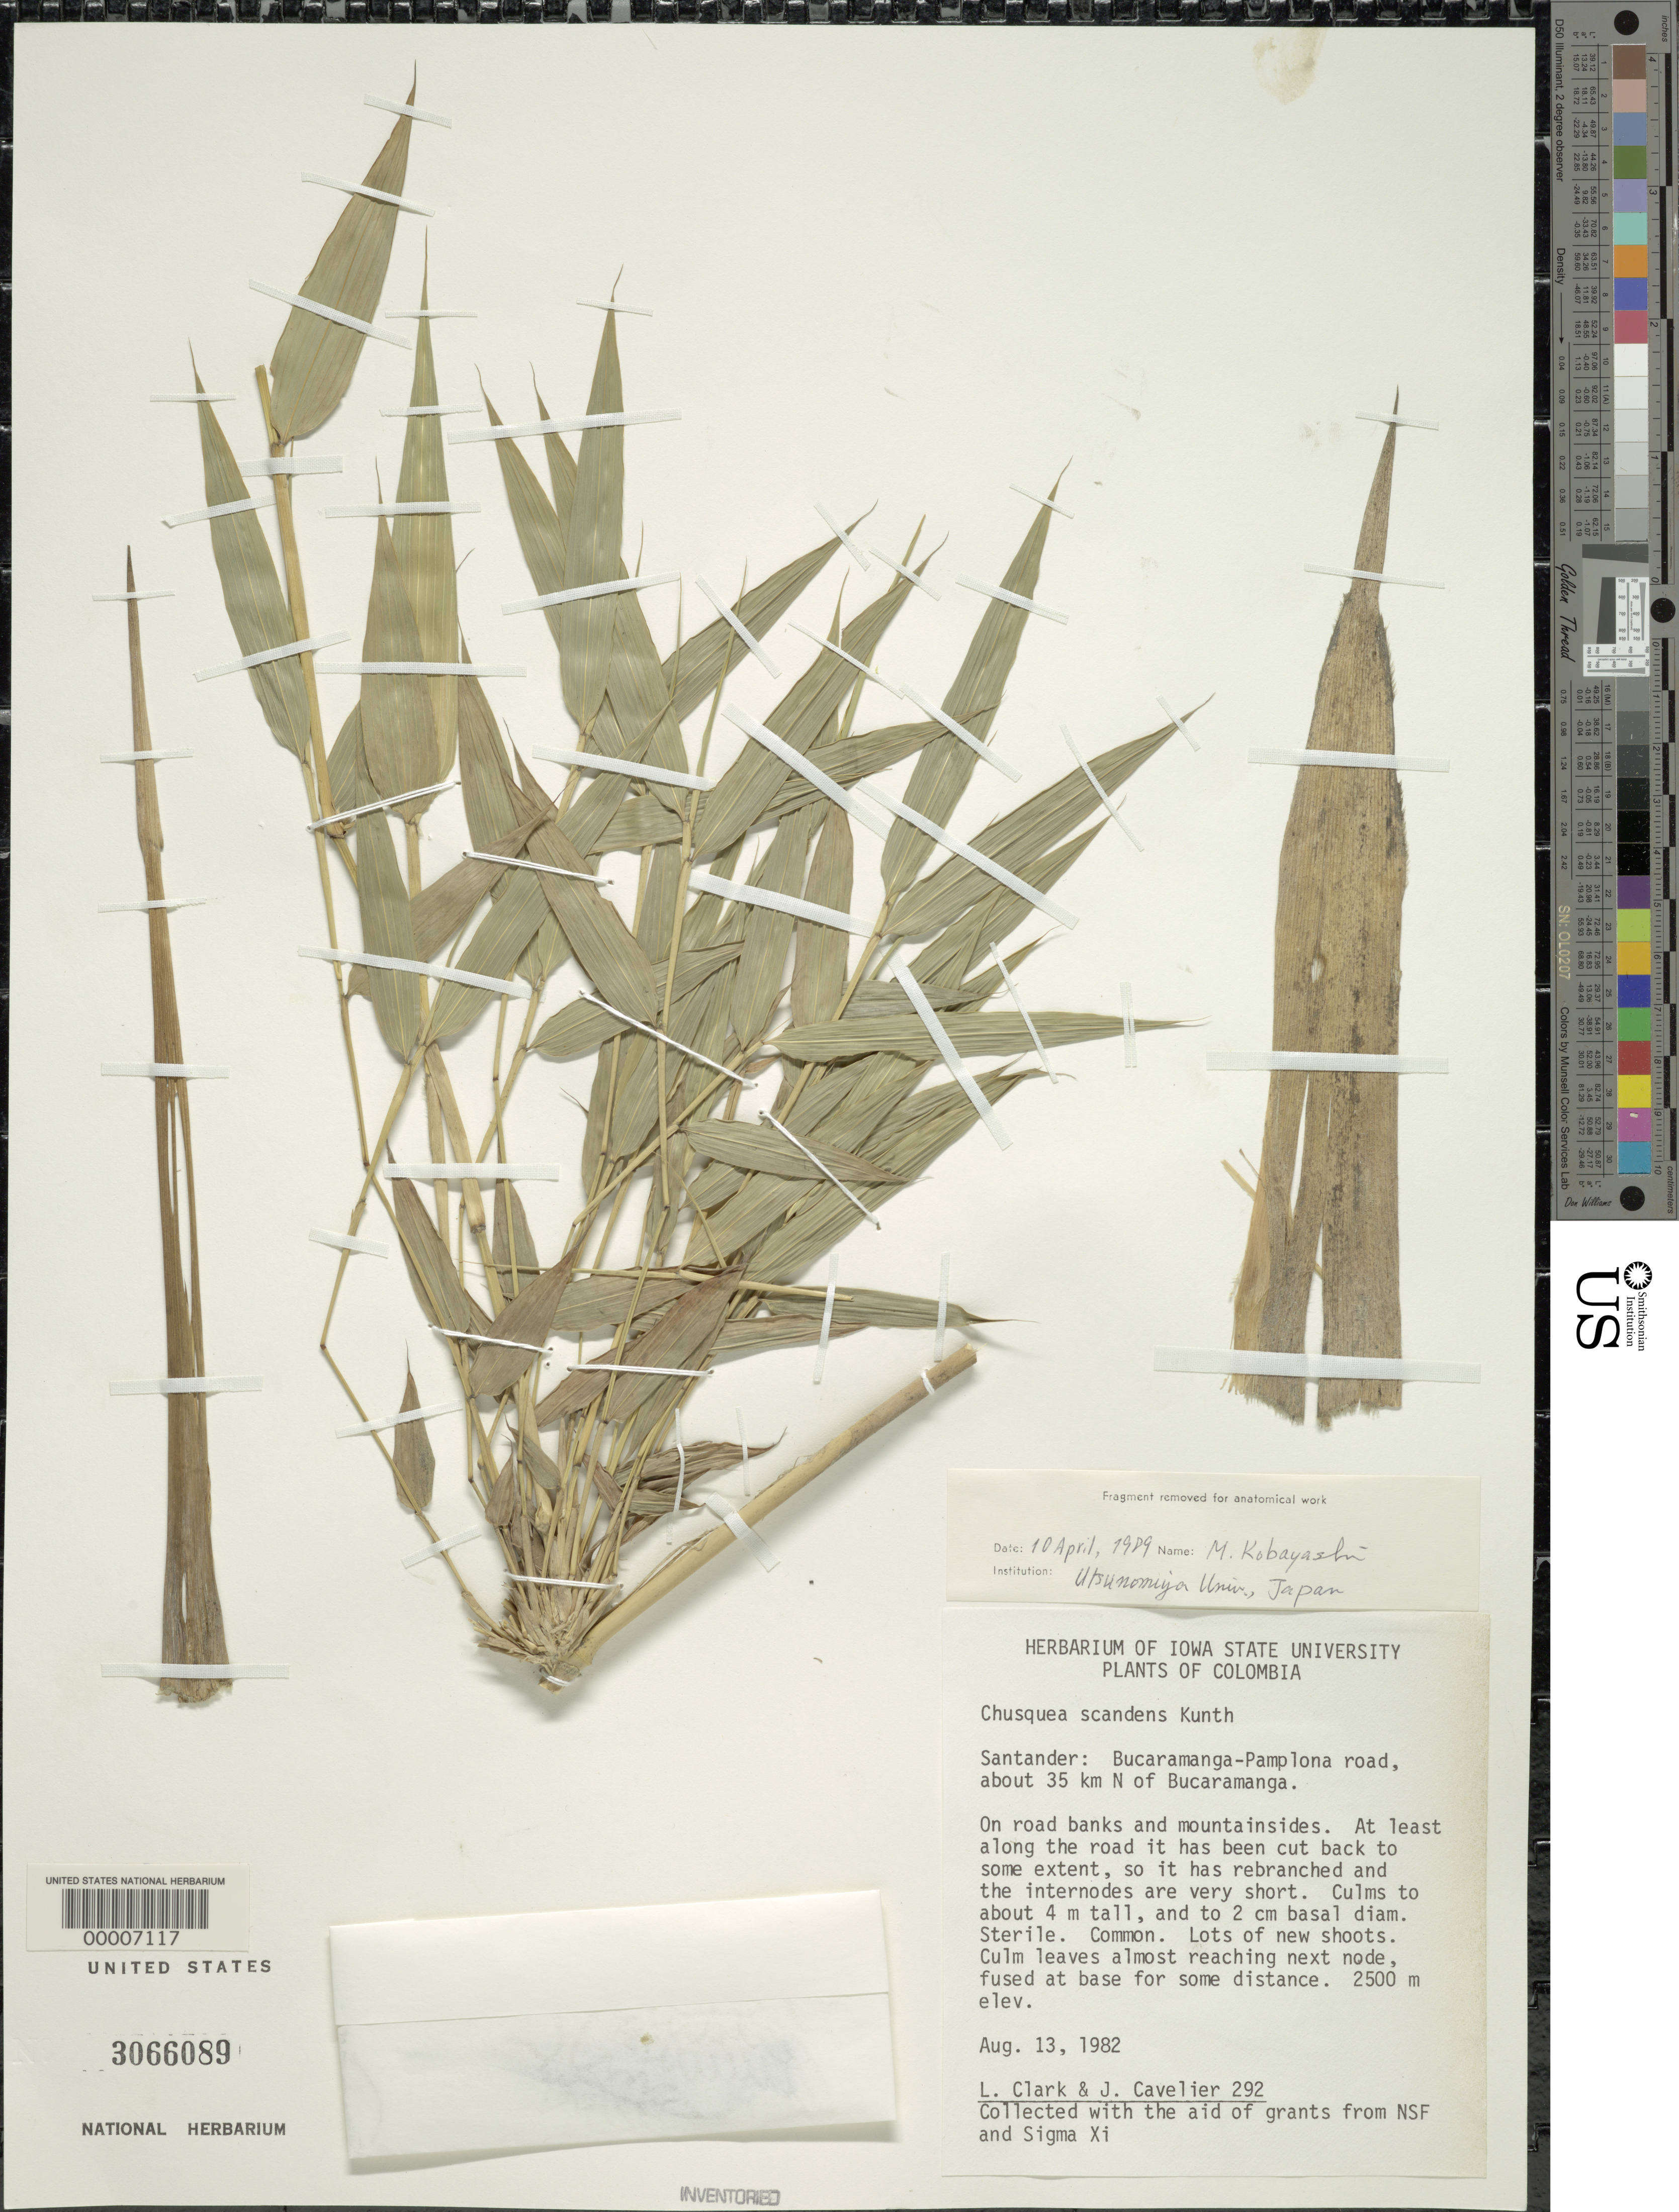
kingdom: Plantae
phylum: Tracheophyta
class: Liliopsida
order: Poales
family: Poaceae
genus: Chusquea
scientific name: Chusquea scandens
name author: Kunth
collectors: L. G. Clark & J. Cavelier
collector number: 292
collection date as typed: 13 Aug 1982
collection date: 1982-08-13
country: Colombia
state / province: Santander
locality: Bucaramanga-Pamplona Road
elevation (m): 2500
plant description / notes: Fragment rem'd for anatomical work by M. Kobayashi, Apr 1989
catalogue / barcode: US 3066089